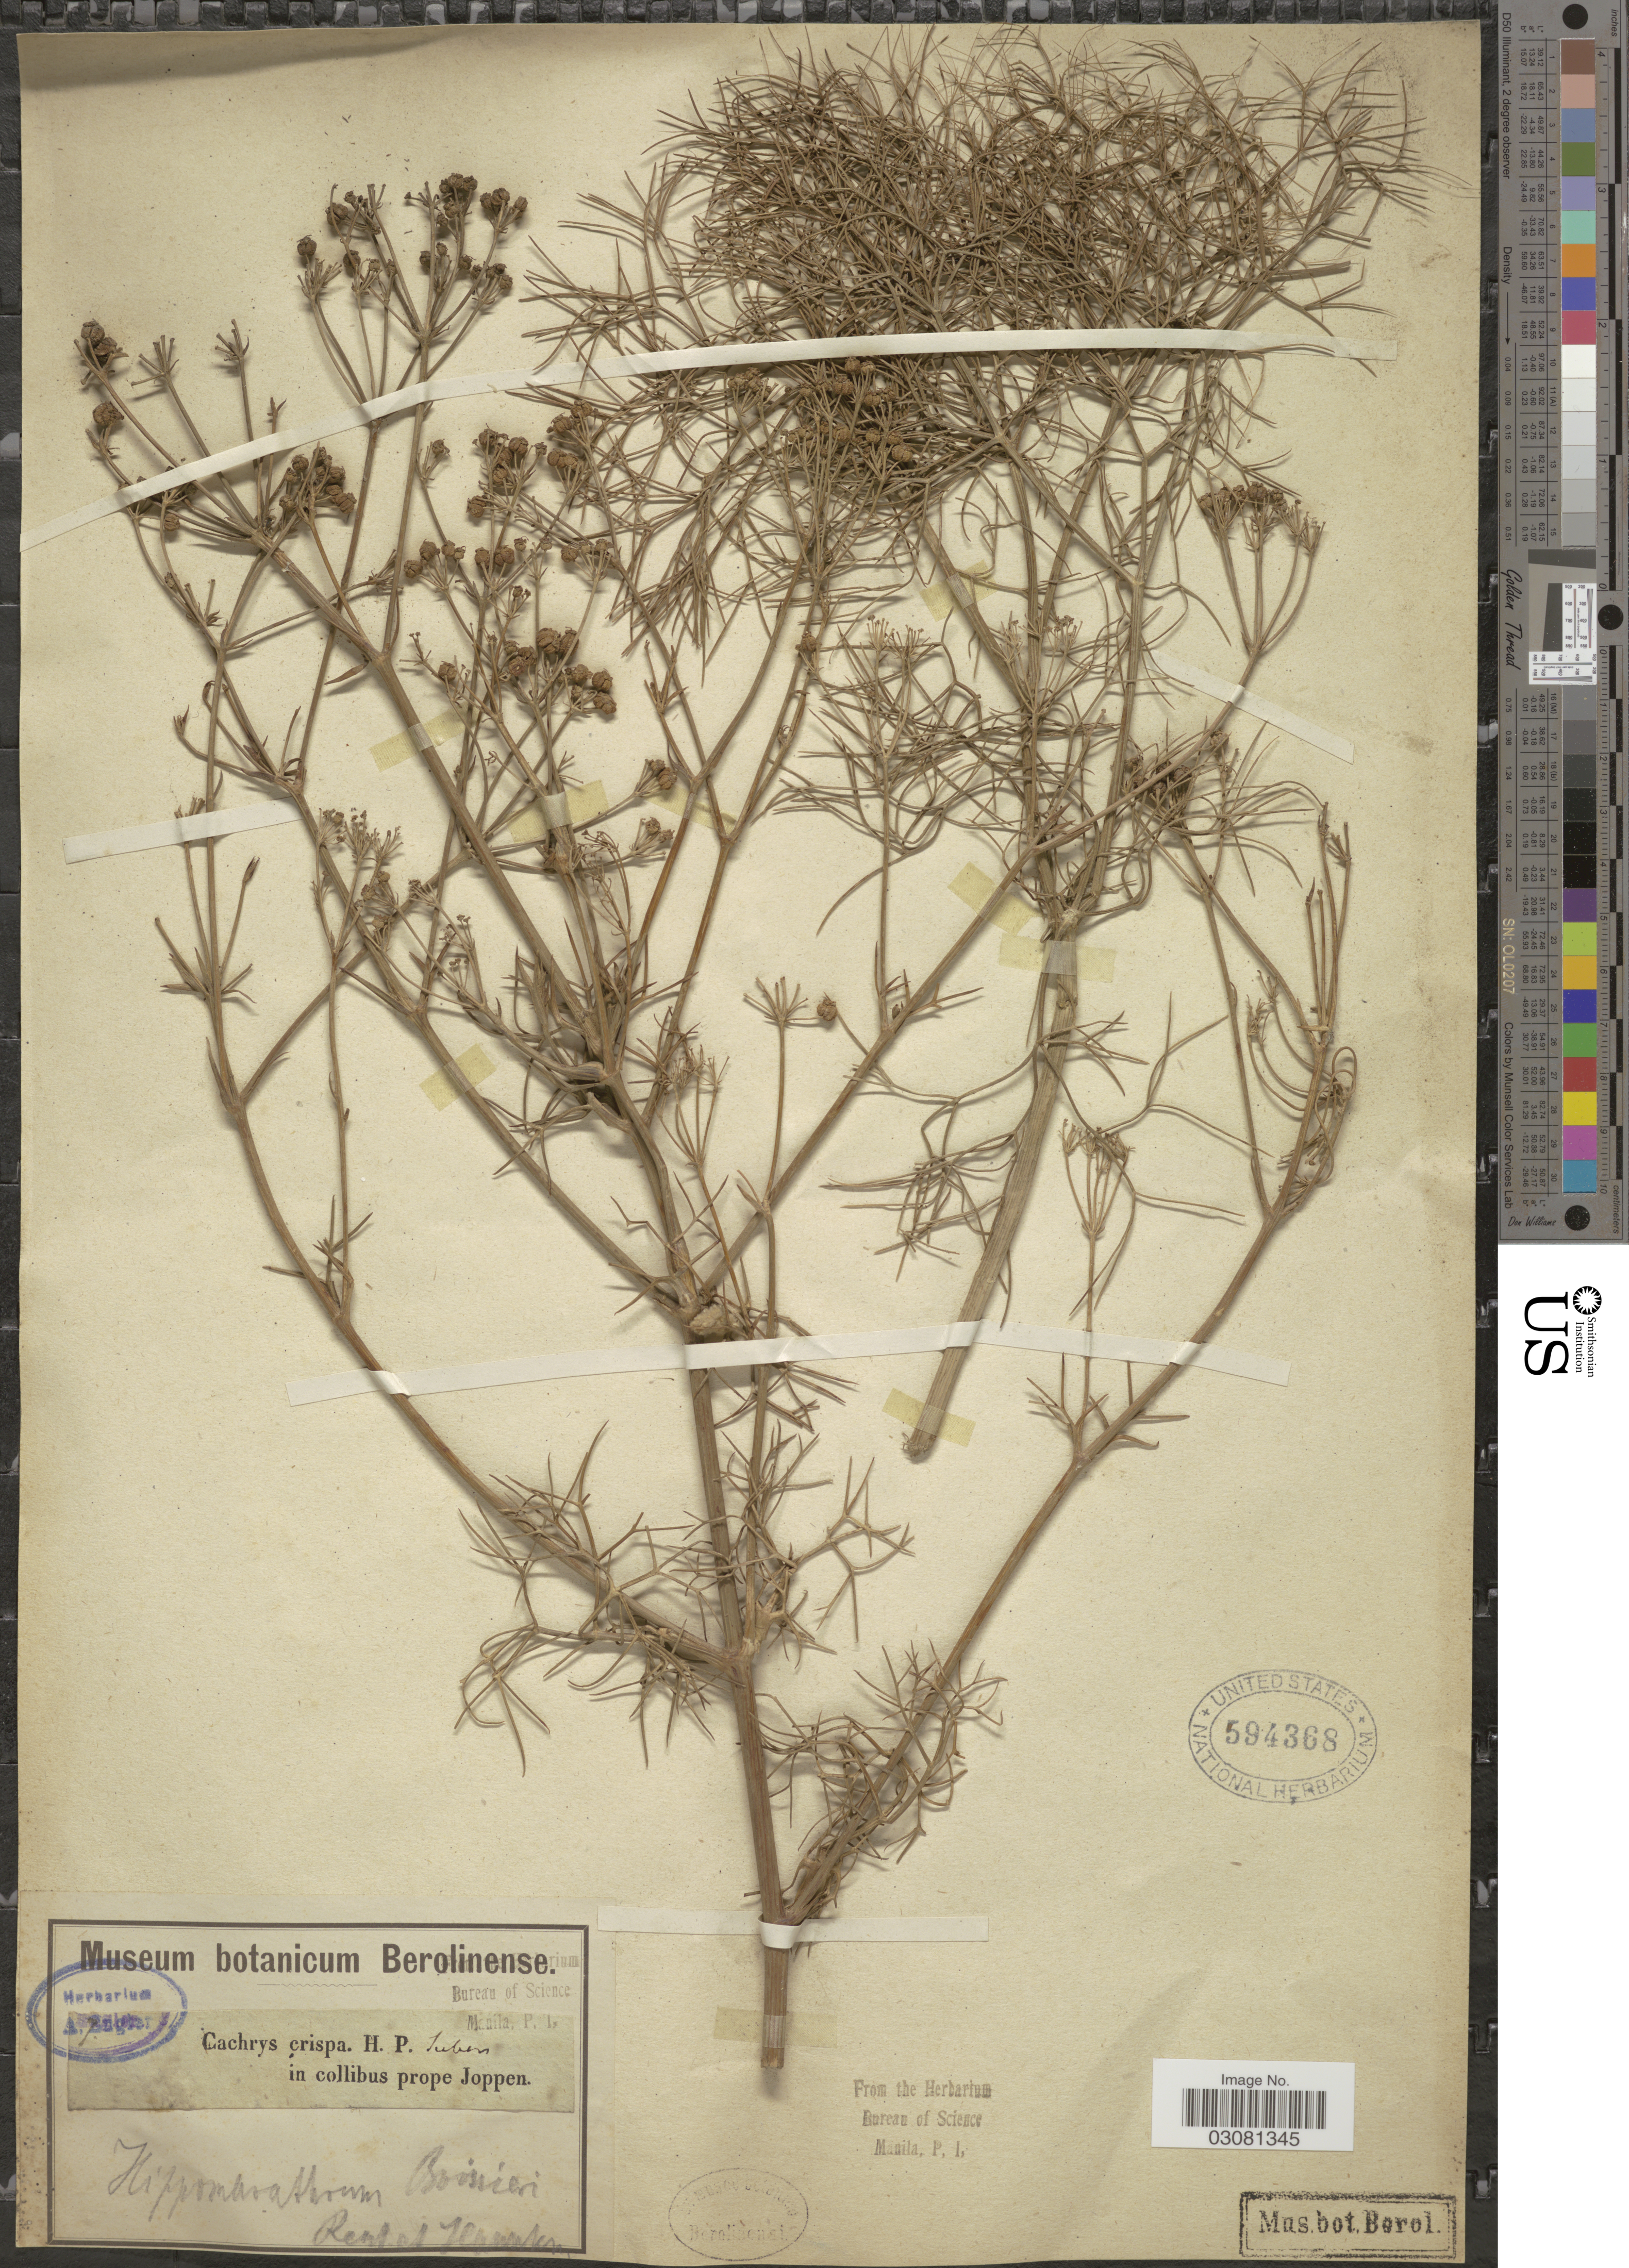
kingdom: Plantae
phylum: Tracheophyta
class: Magnoliopsida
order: Apiales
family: Apiaceae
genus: Hippomarathrum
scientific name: Hippomarathrum microcarpum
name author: Petrov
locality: In collibus prope Joppen.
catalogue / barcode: US 594368